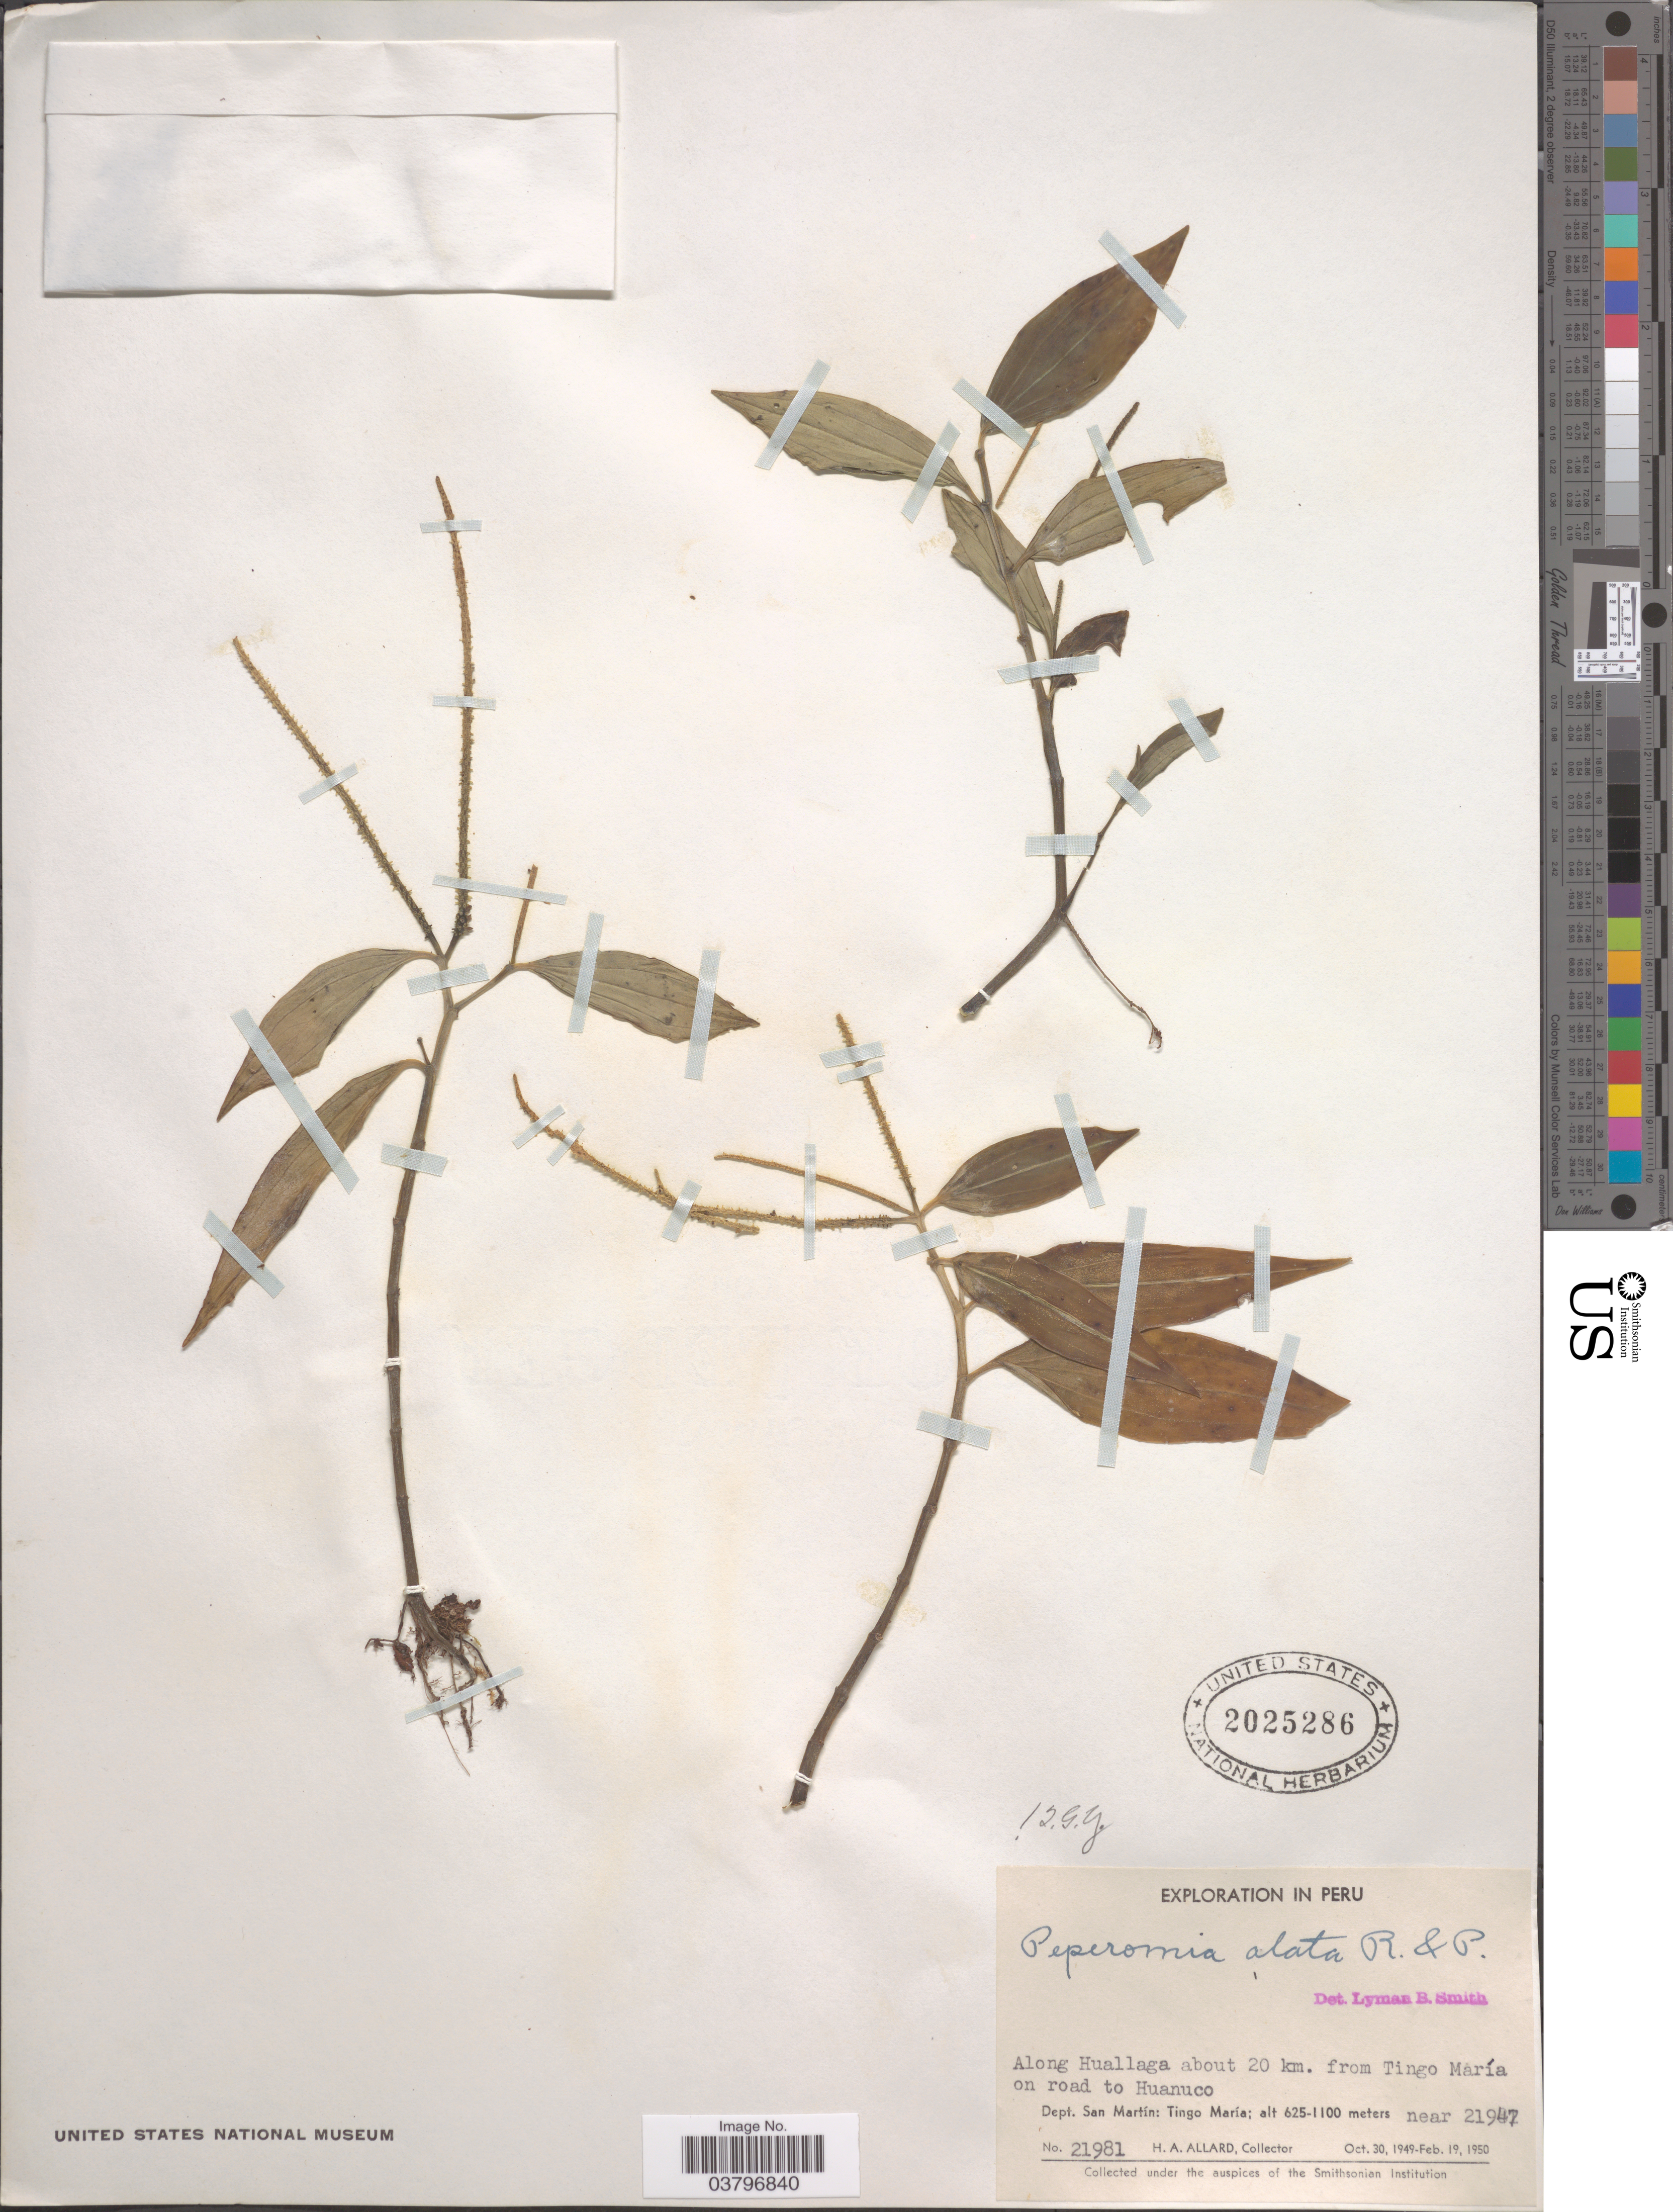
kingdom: Plantae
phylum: Tracheophyta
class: Magnoliopsida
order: Piperales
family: Piperaceae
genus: Peperomia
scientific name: Peperomia alata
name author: Ruiz & Pav.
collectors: H. A. Allard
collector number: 21981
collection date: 1949-10-30/1950-02-19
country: Peru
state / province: San Martín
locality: Along Huallaga about 20 km. from Tingo María on road to Huanuco. Dept. San Martín: Tingo María.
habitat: along river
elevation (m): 625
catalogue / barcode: US 2025286